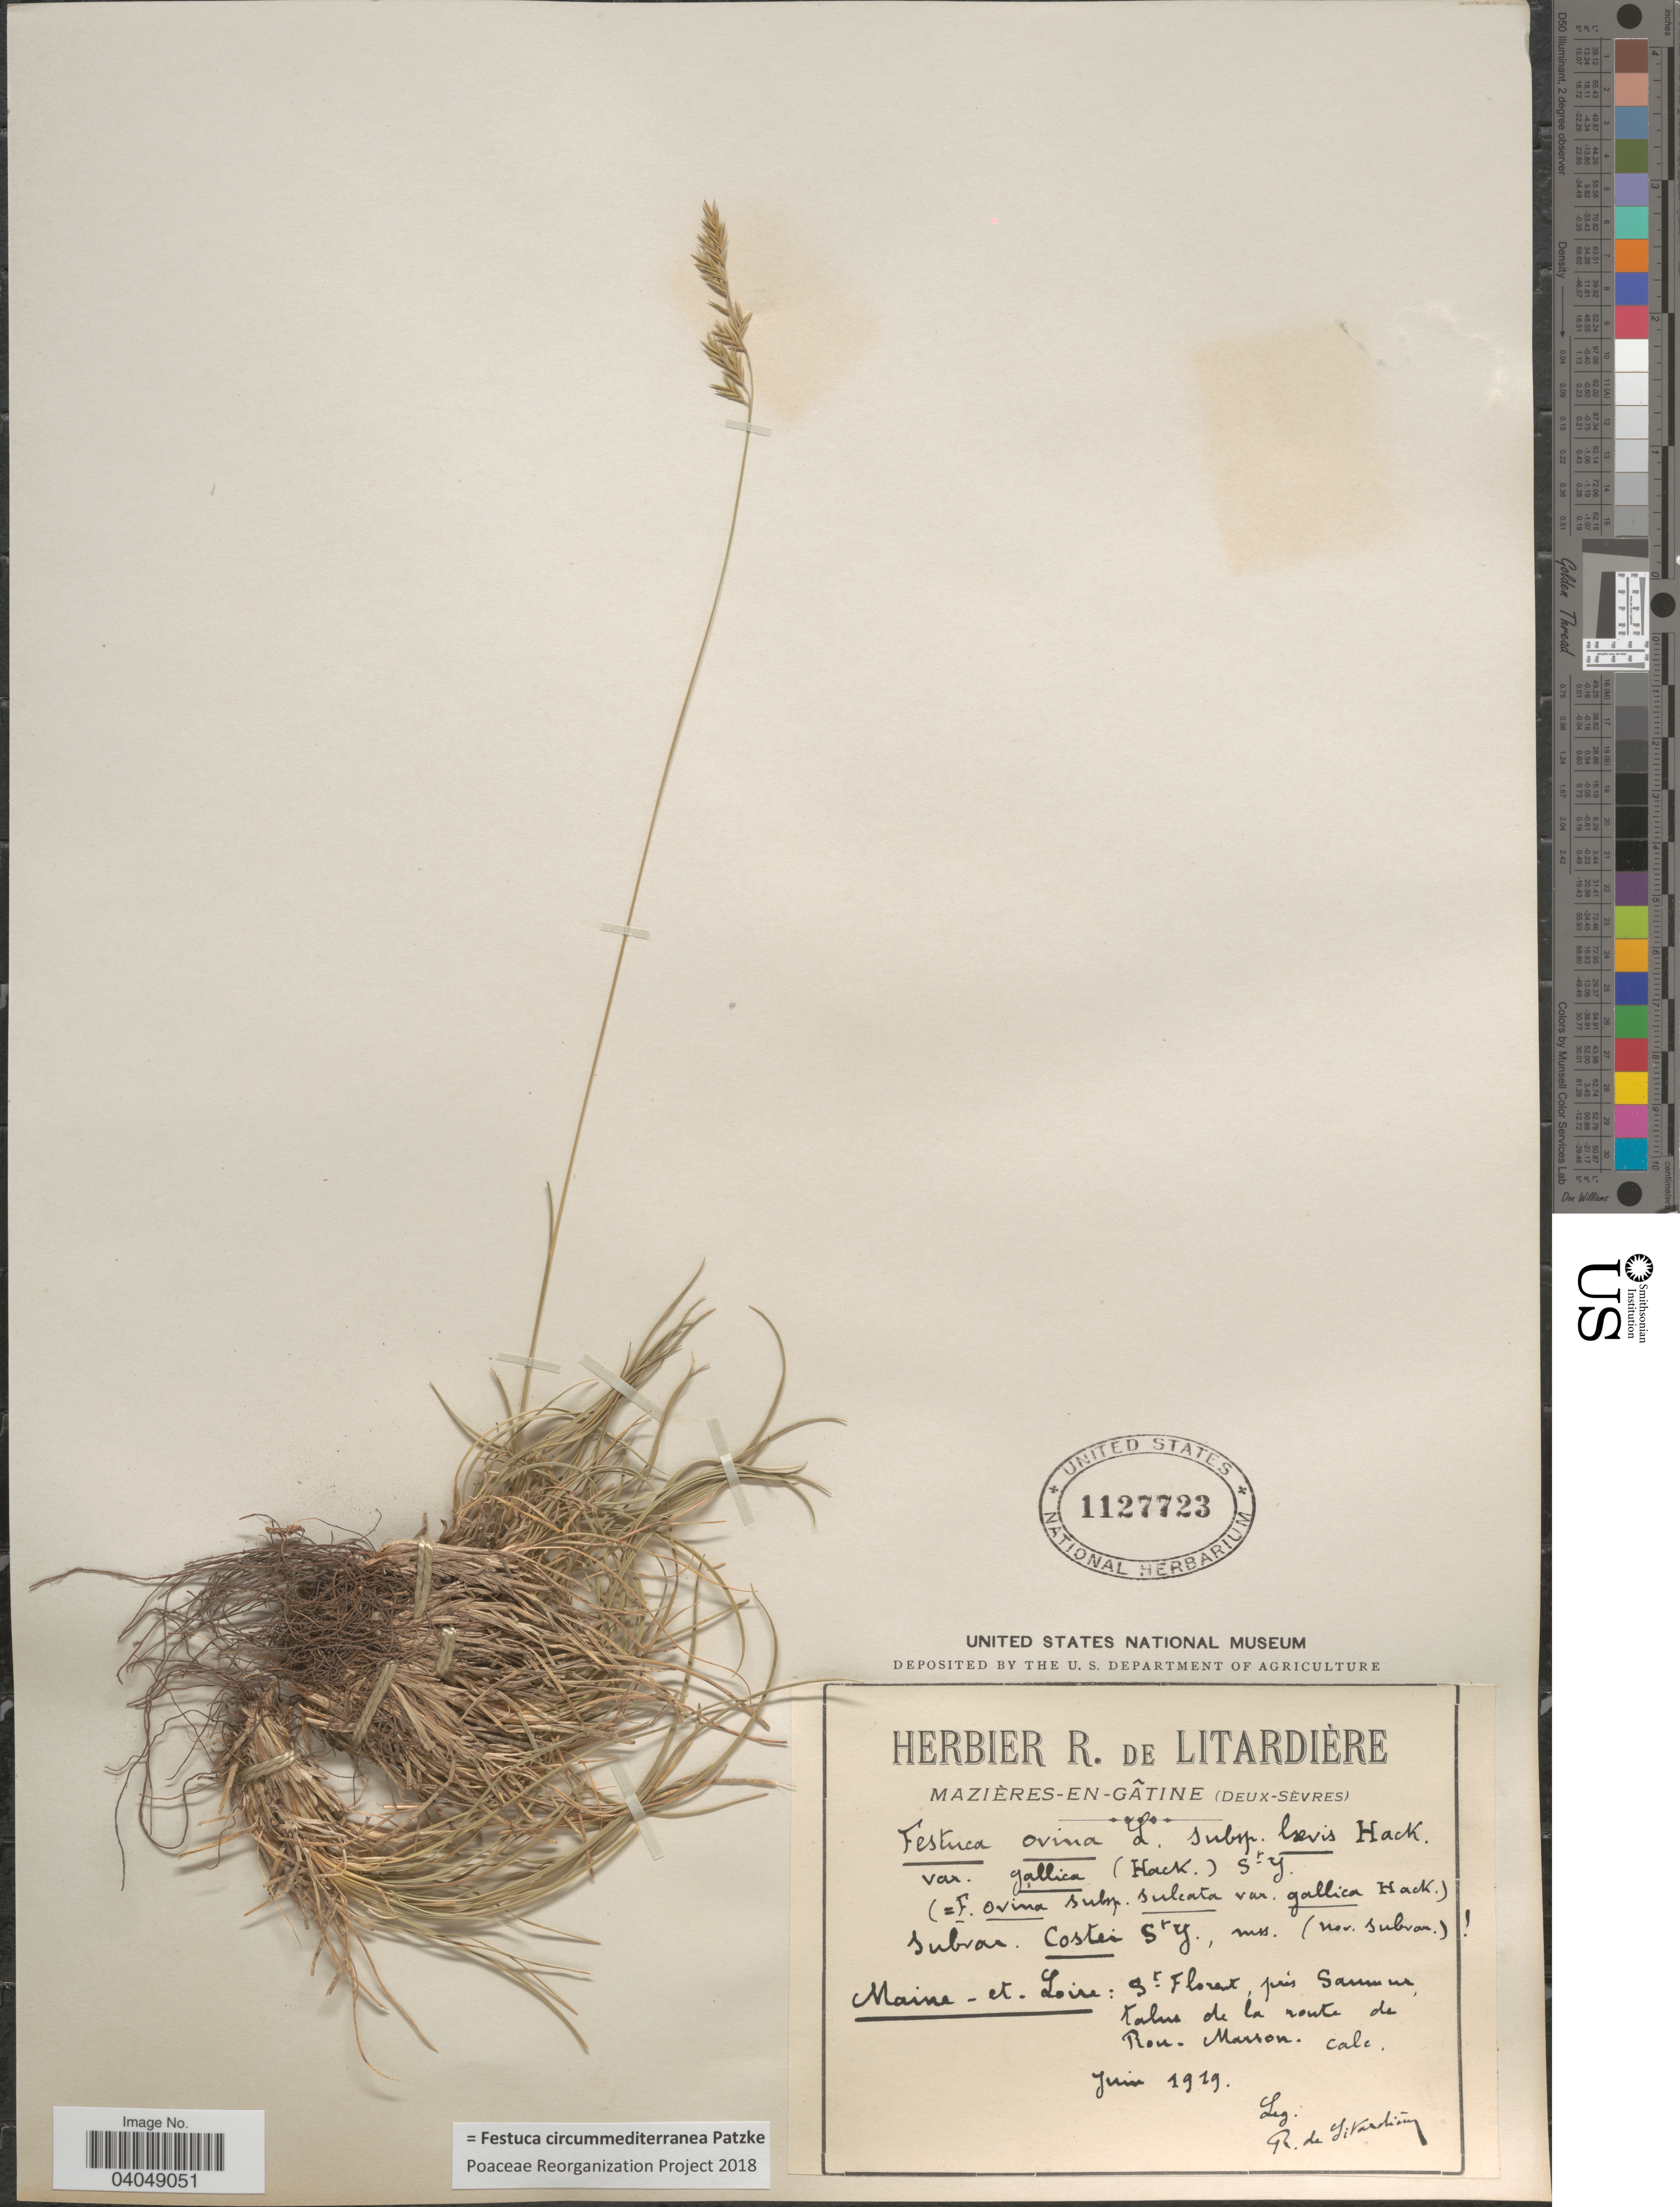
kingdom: Plantae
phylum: Tracheophyta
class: Liliopsida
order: Poales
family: Poaceae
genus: Festuca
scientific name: Festuca circummediterranea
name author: Patzke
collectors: R. Litardiere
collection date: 1929-06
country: France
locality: Maine-et-Loire: St Floret prés Saumme, talus de la route de Rou-Marron.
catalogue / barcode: US 1127723